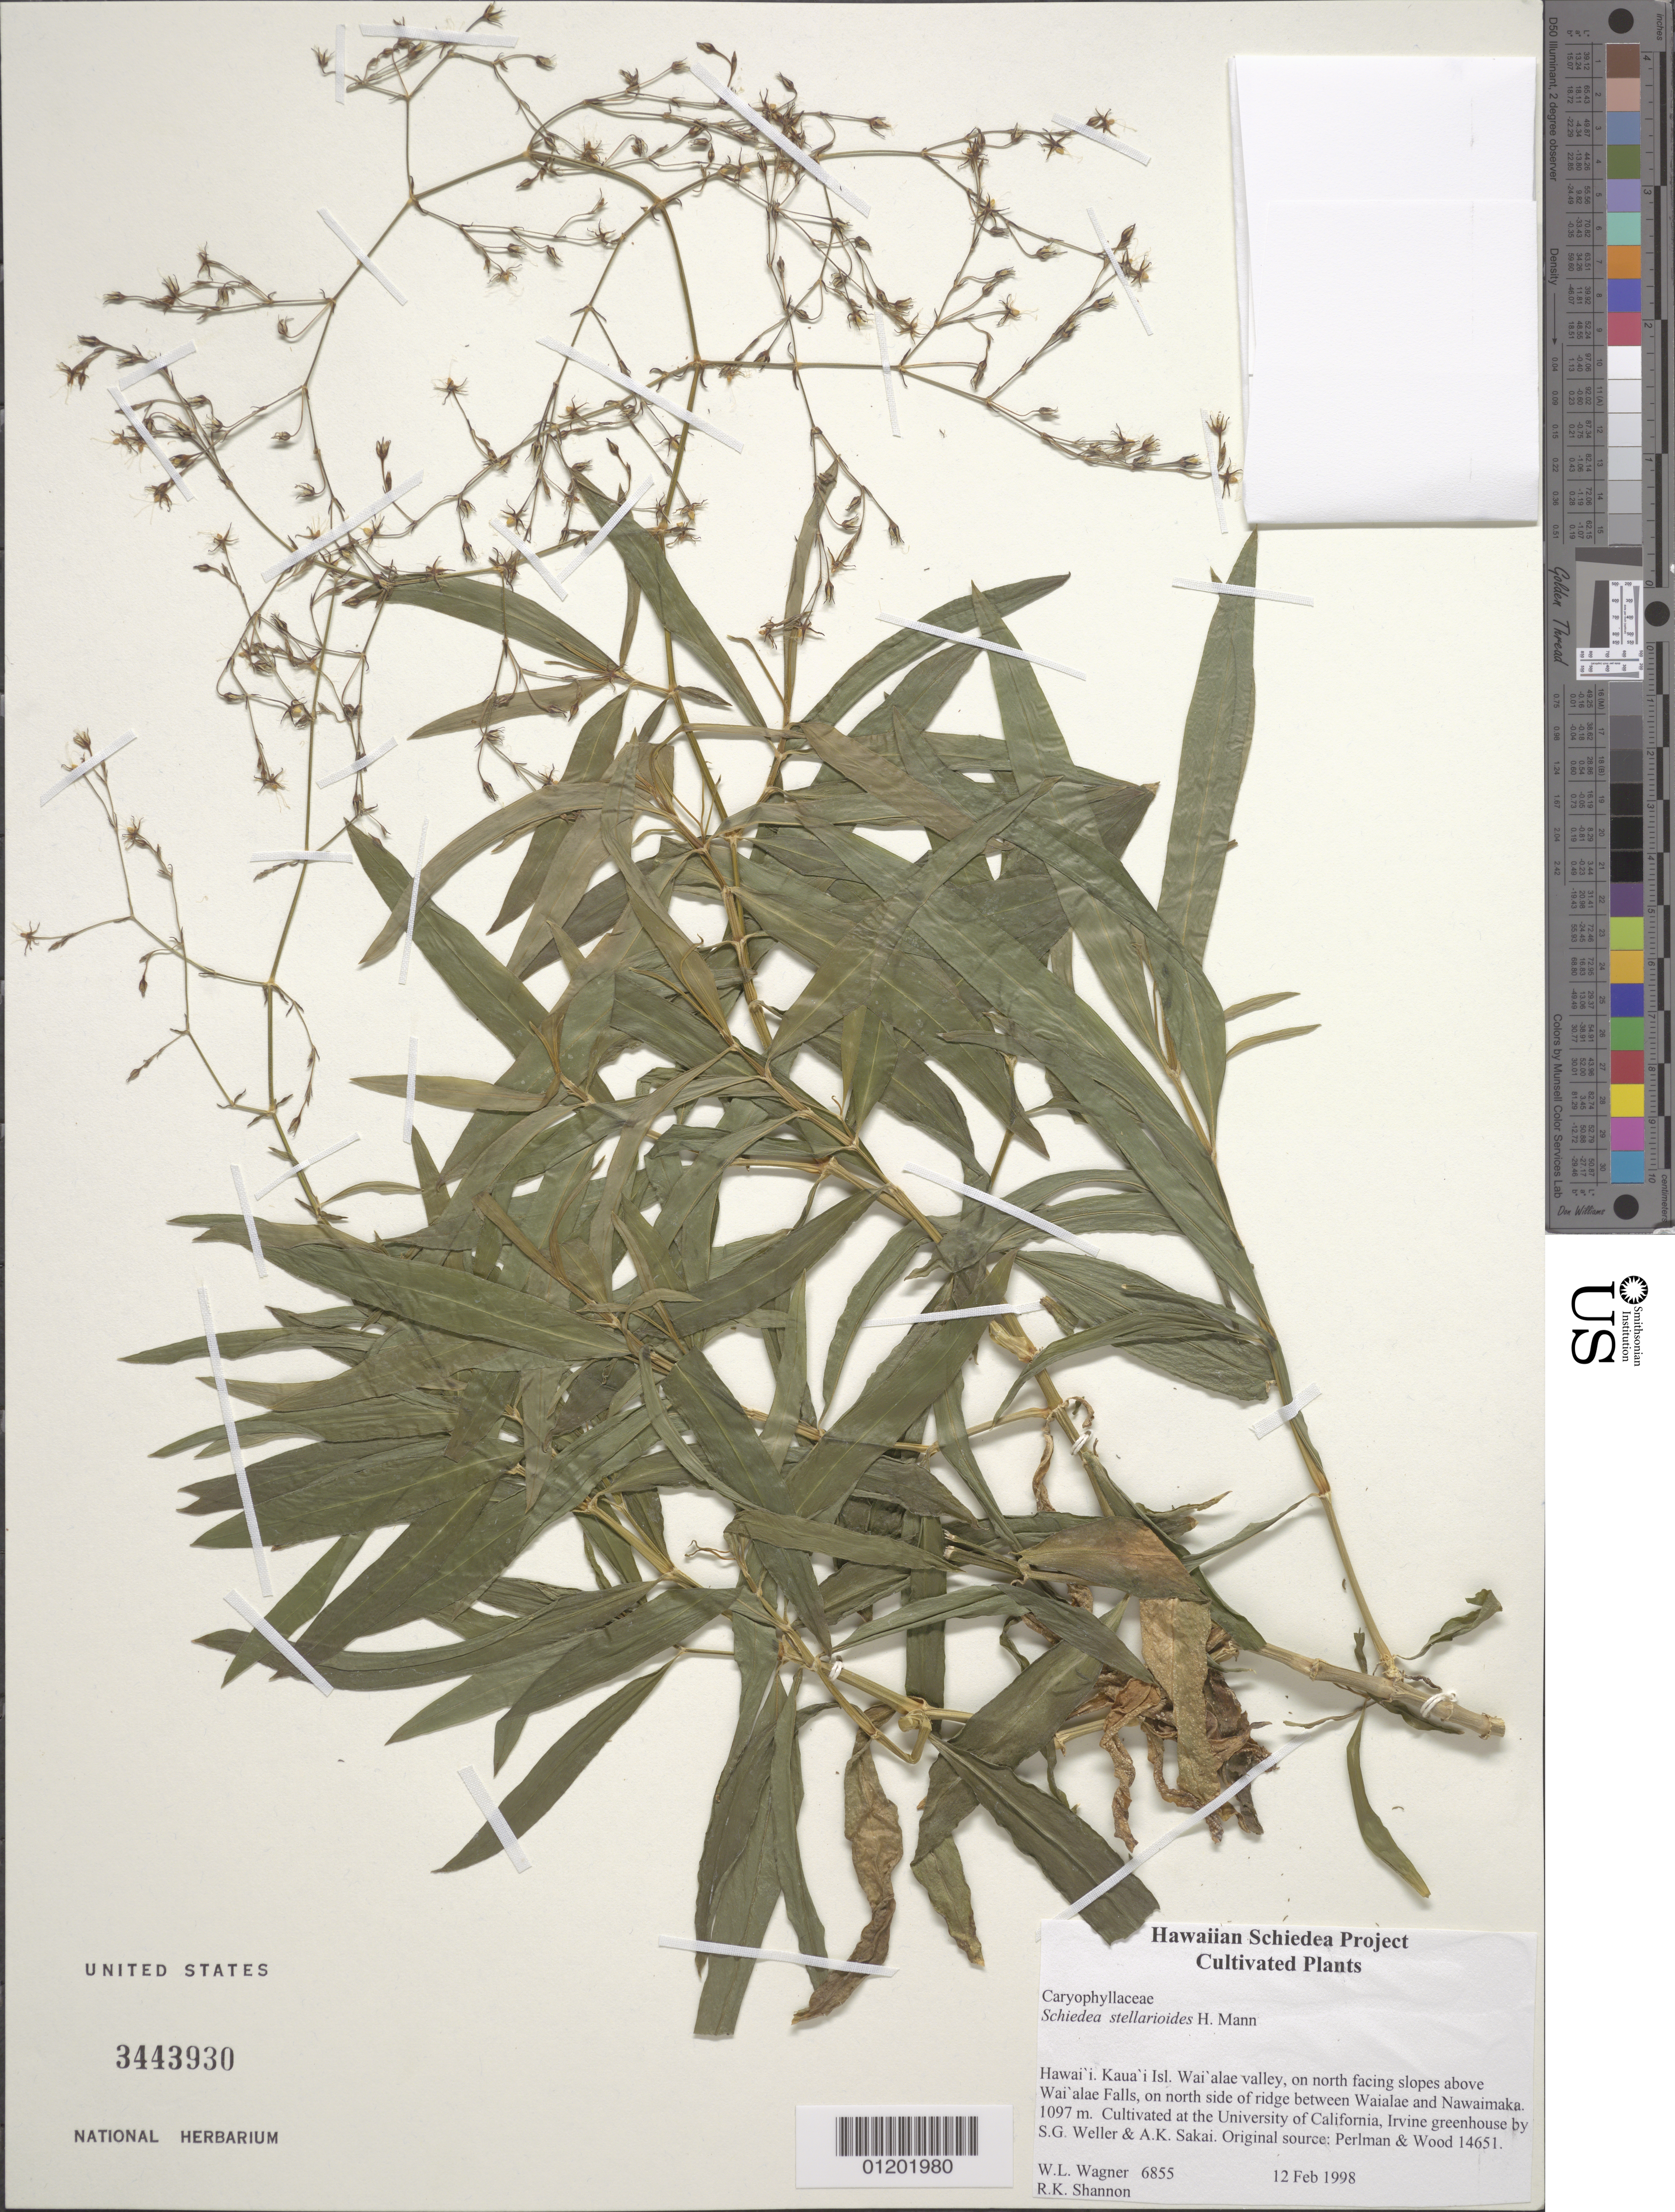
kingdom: Plantae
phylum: Tracheophyta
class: Magnoliopsida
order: Caryophyllales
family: Caryophyllaceae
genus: Schiedea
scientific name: Schiedea stellarioides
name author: H. Mann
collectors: W. L. Wagner & R. Shannon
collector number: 6855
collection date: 1998-02-12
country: United States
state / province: California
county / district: Orange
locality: University of California, Irvine greenhouse.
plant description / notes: Cultivated at the University of California, Irvine greenhouse by S.G. Weller & A.K. Sakai. Original source: Perlman & Wood 14651.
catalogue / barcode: US 3443930